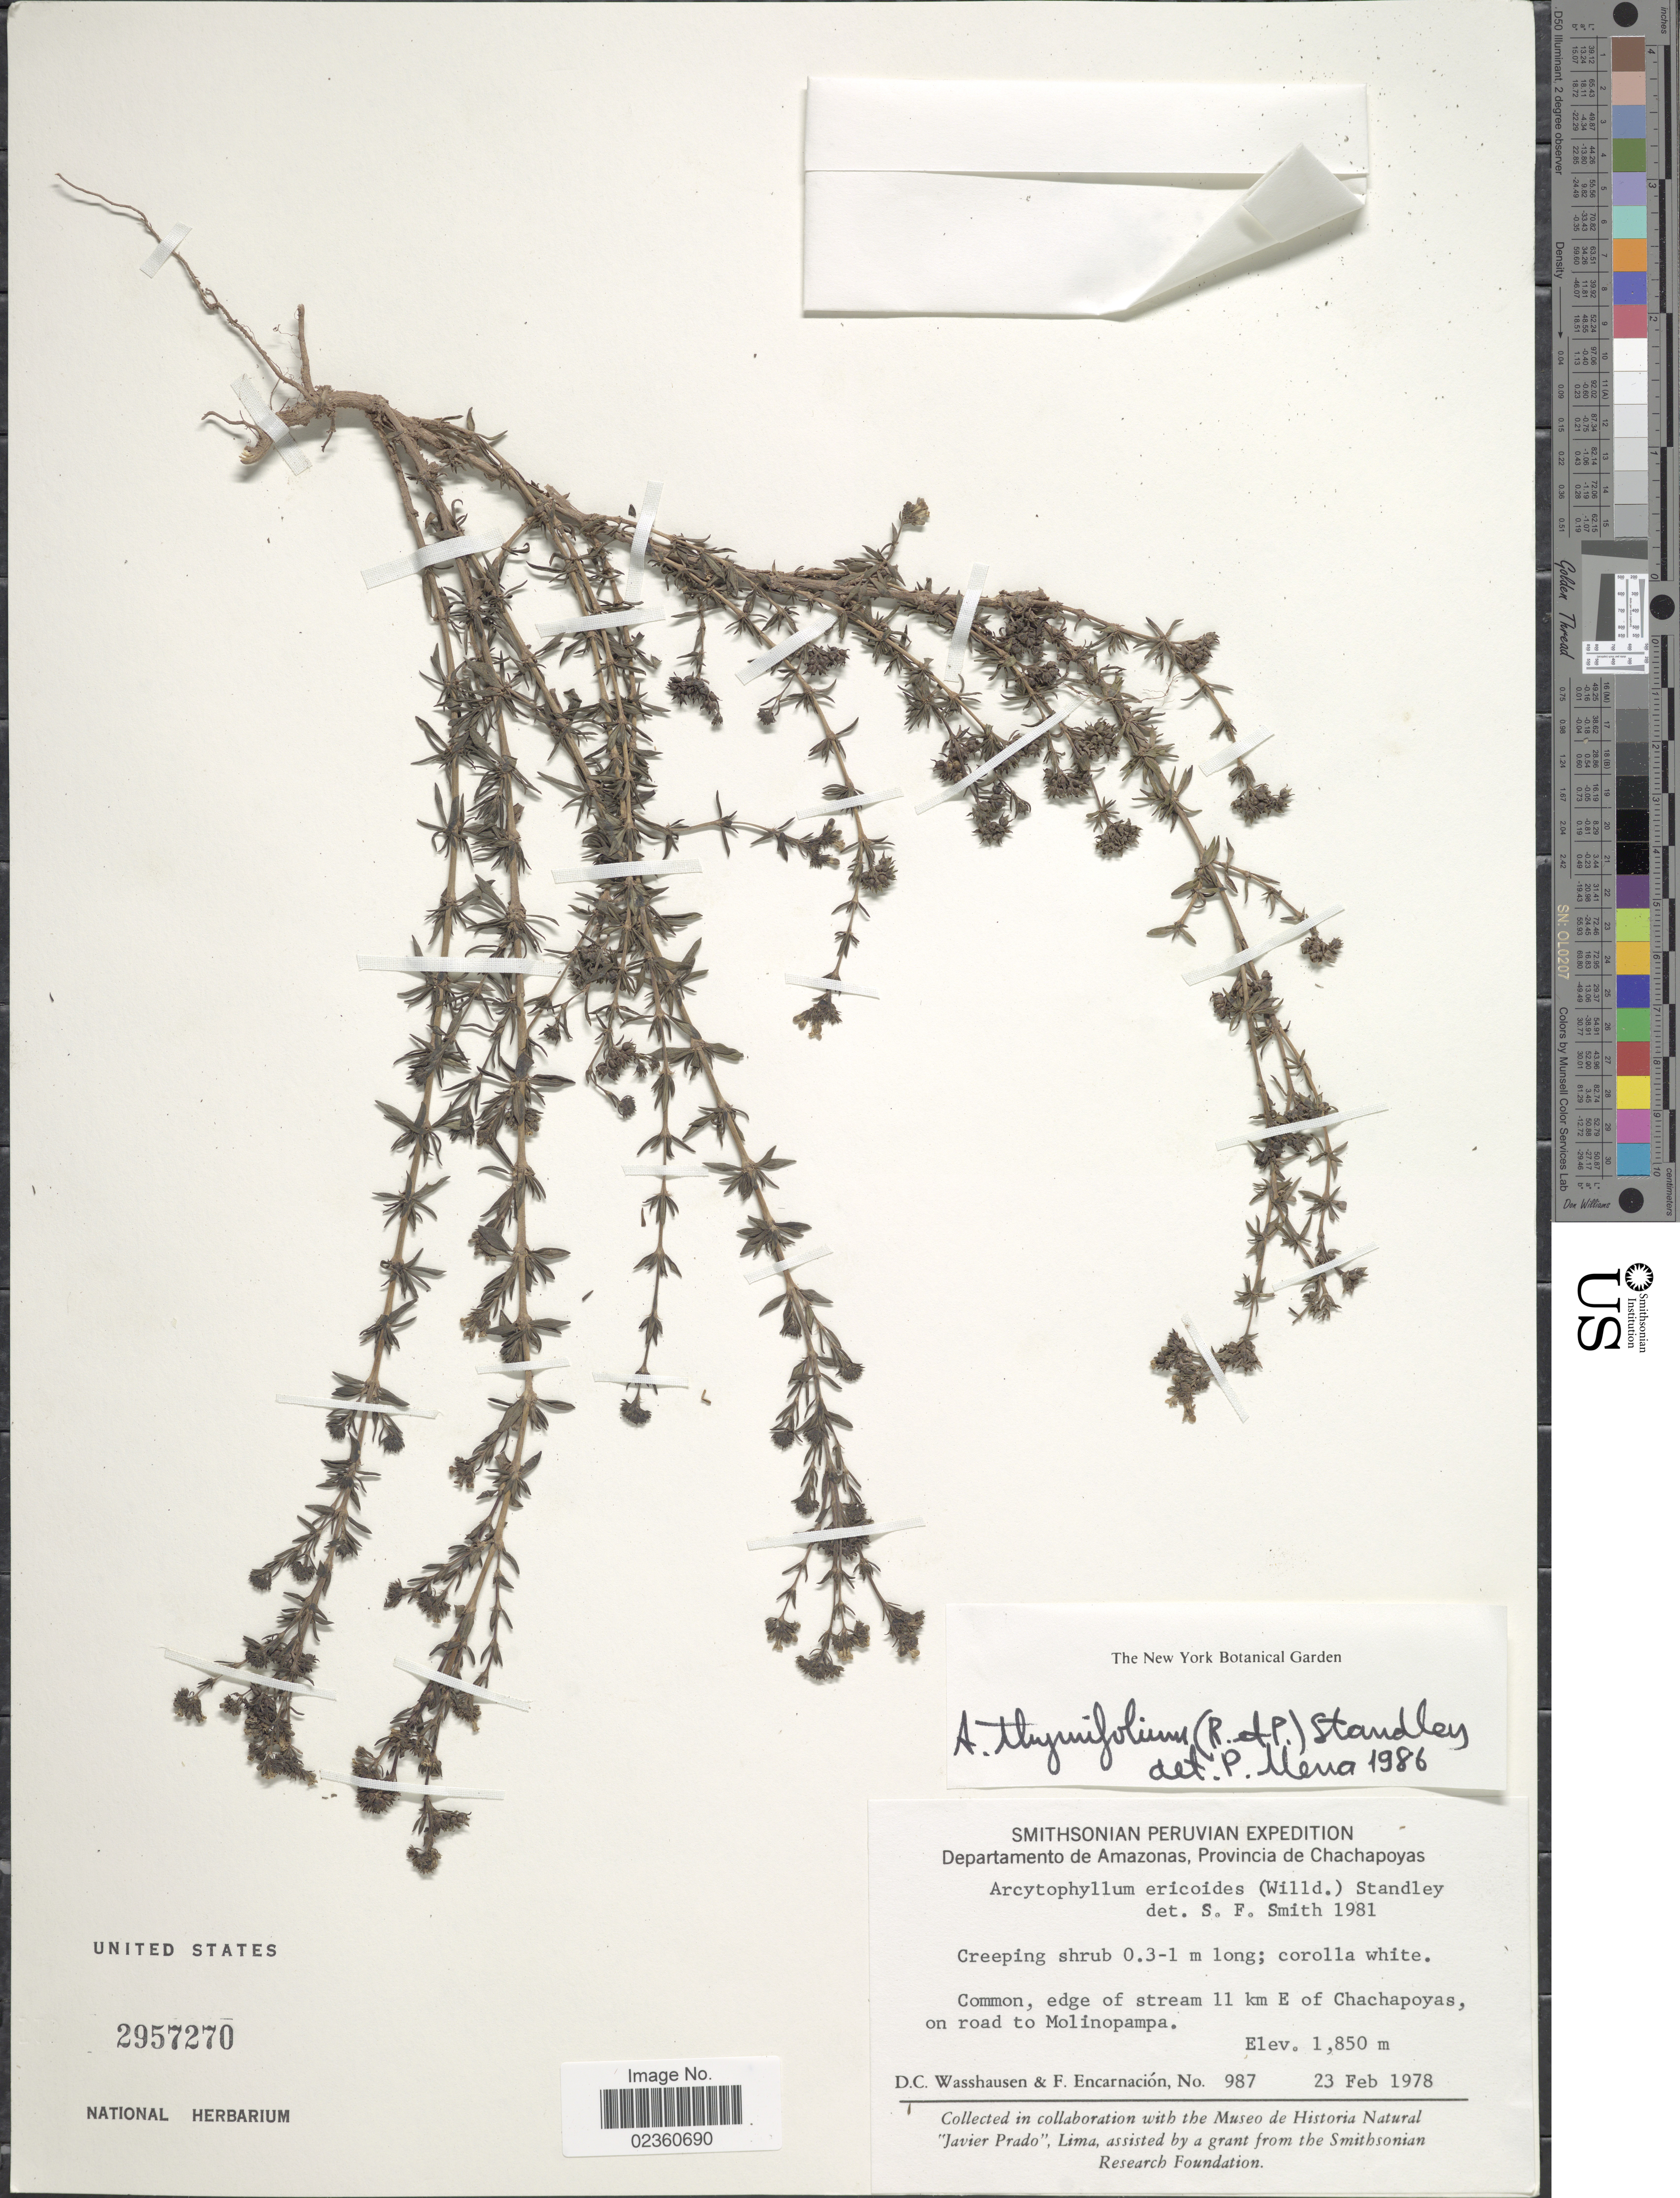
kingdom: Plantae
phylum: Tracheophyta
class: Magnoliopsida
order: Gentianales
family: Rubiaceae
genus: Arcytophyllum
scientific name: Arcytophyllum thymifolium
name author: (Ruiz & Pav.) Standl.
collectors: D. C. Wasshausen & F. Encarnación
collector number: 987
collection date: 1978-02-23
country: Peru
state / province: Amazonas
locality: Departamento de Amazonas, Provincia de Chachapoyas, Common, edge of stream 11 km E of Chachapoyas, on road to Molinopampa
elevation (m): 1850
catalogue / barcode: US 2957270